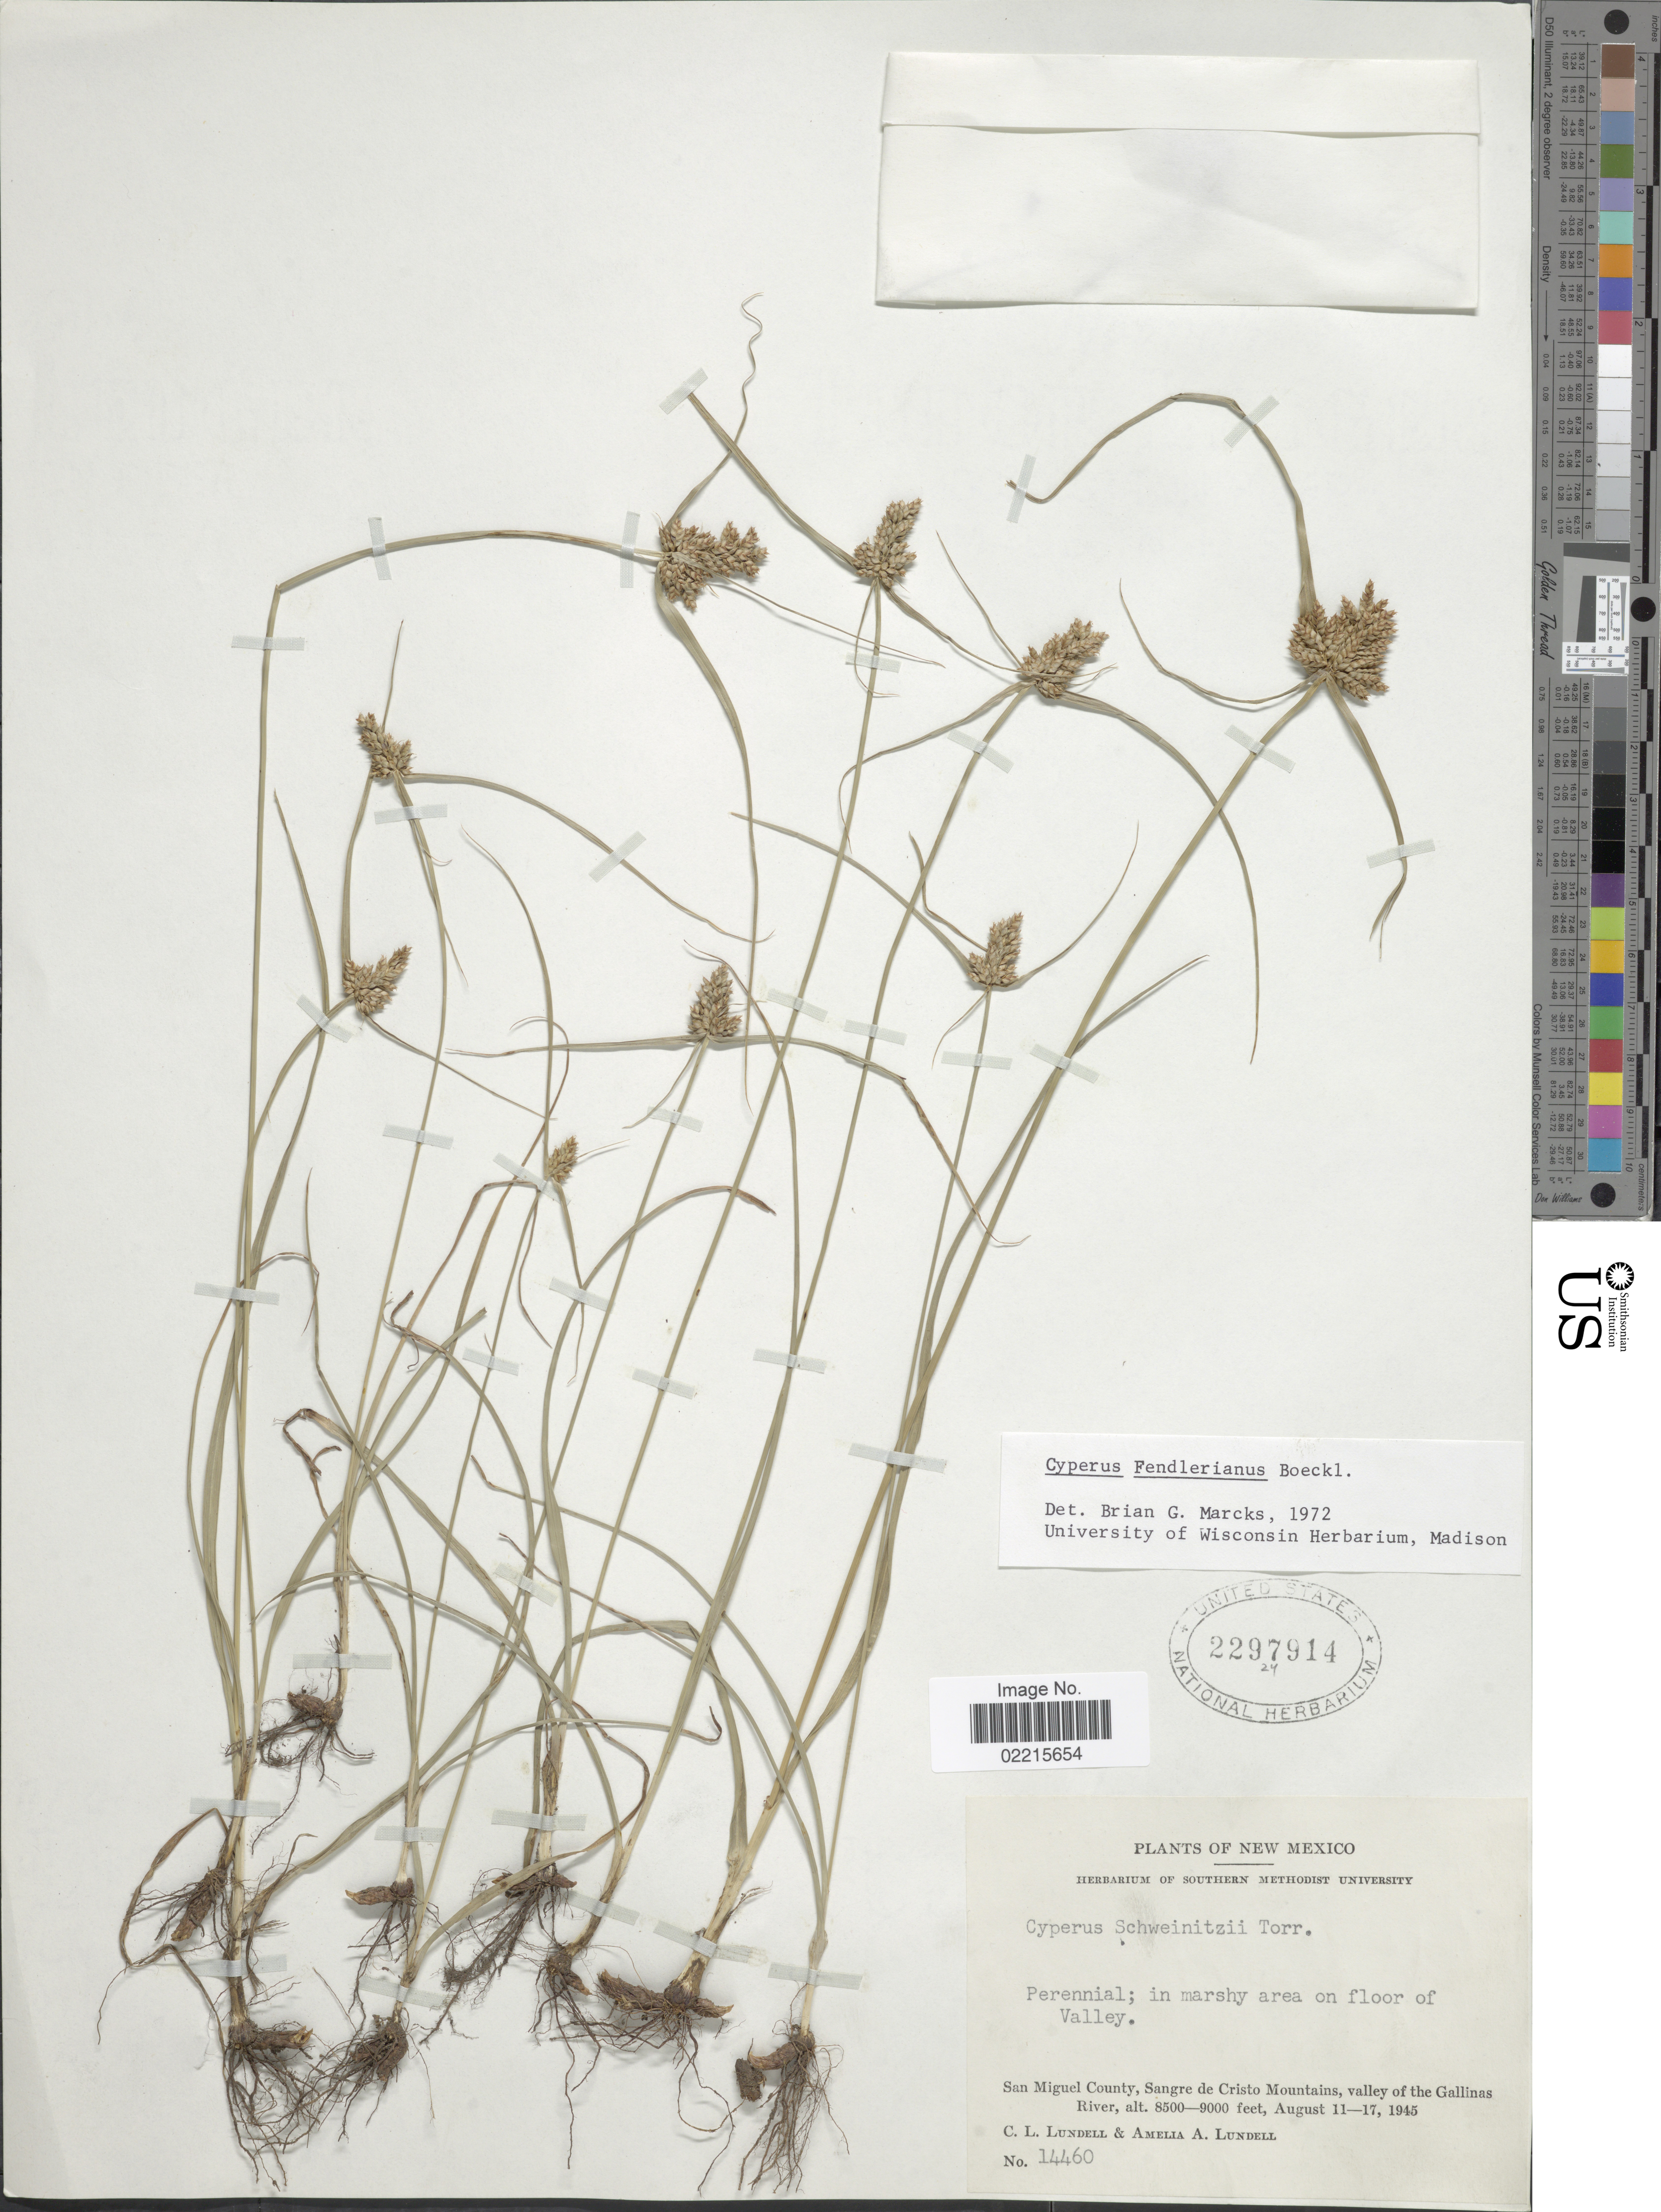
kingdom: Plantae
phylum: Tracheophyta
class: Liliopsida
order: Poales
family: Cyperaceae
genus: Cyperus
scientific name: Cyperus fendlerianus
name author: Boeckeler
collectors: C. L. Lundell & A. A. Lundell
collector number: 14460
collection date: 1945-08-11/1945-08-17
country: United States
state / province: New Mexico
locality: San Miguel County, Sangre de Cristo Mountains, valley of the Gallinas River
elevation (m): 2591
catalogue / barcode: US 2297914